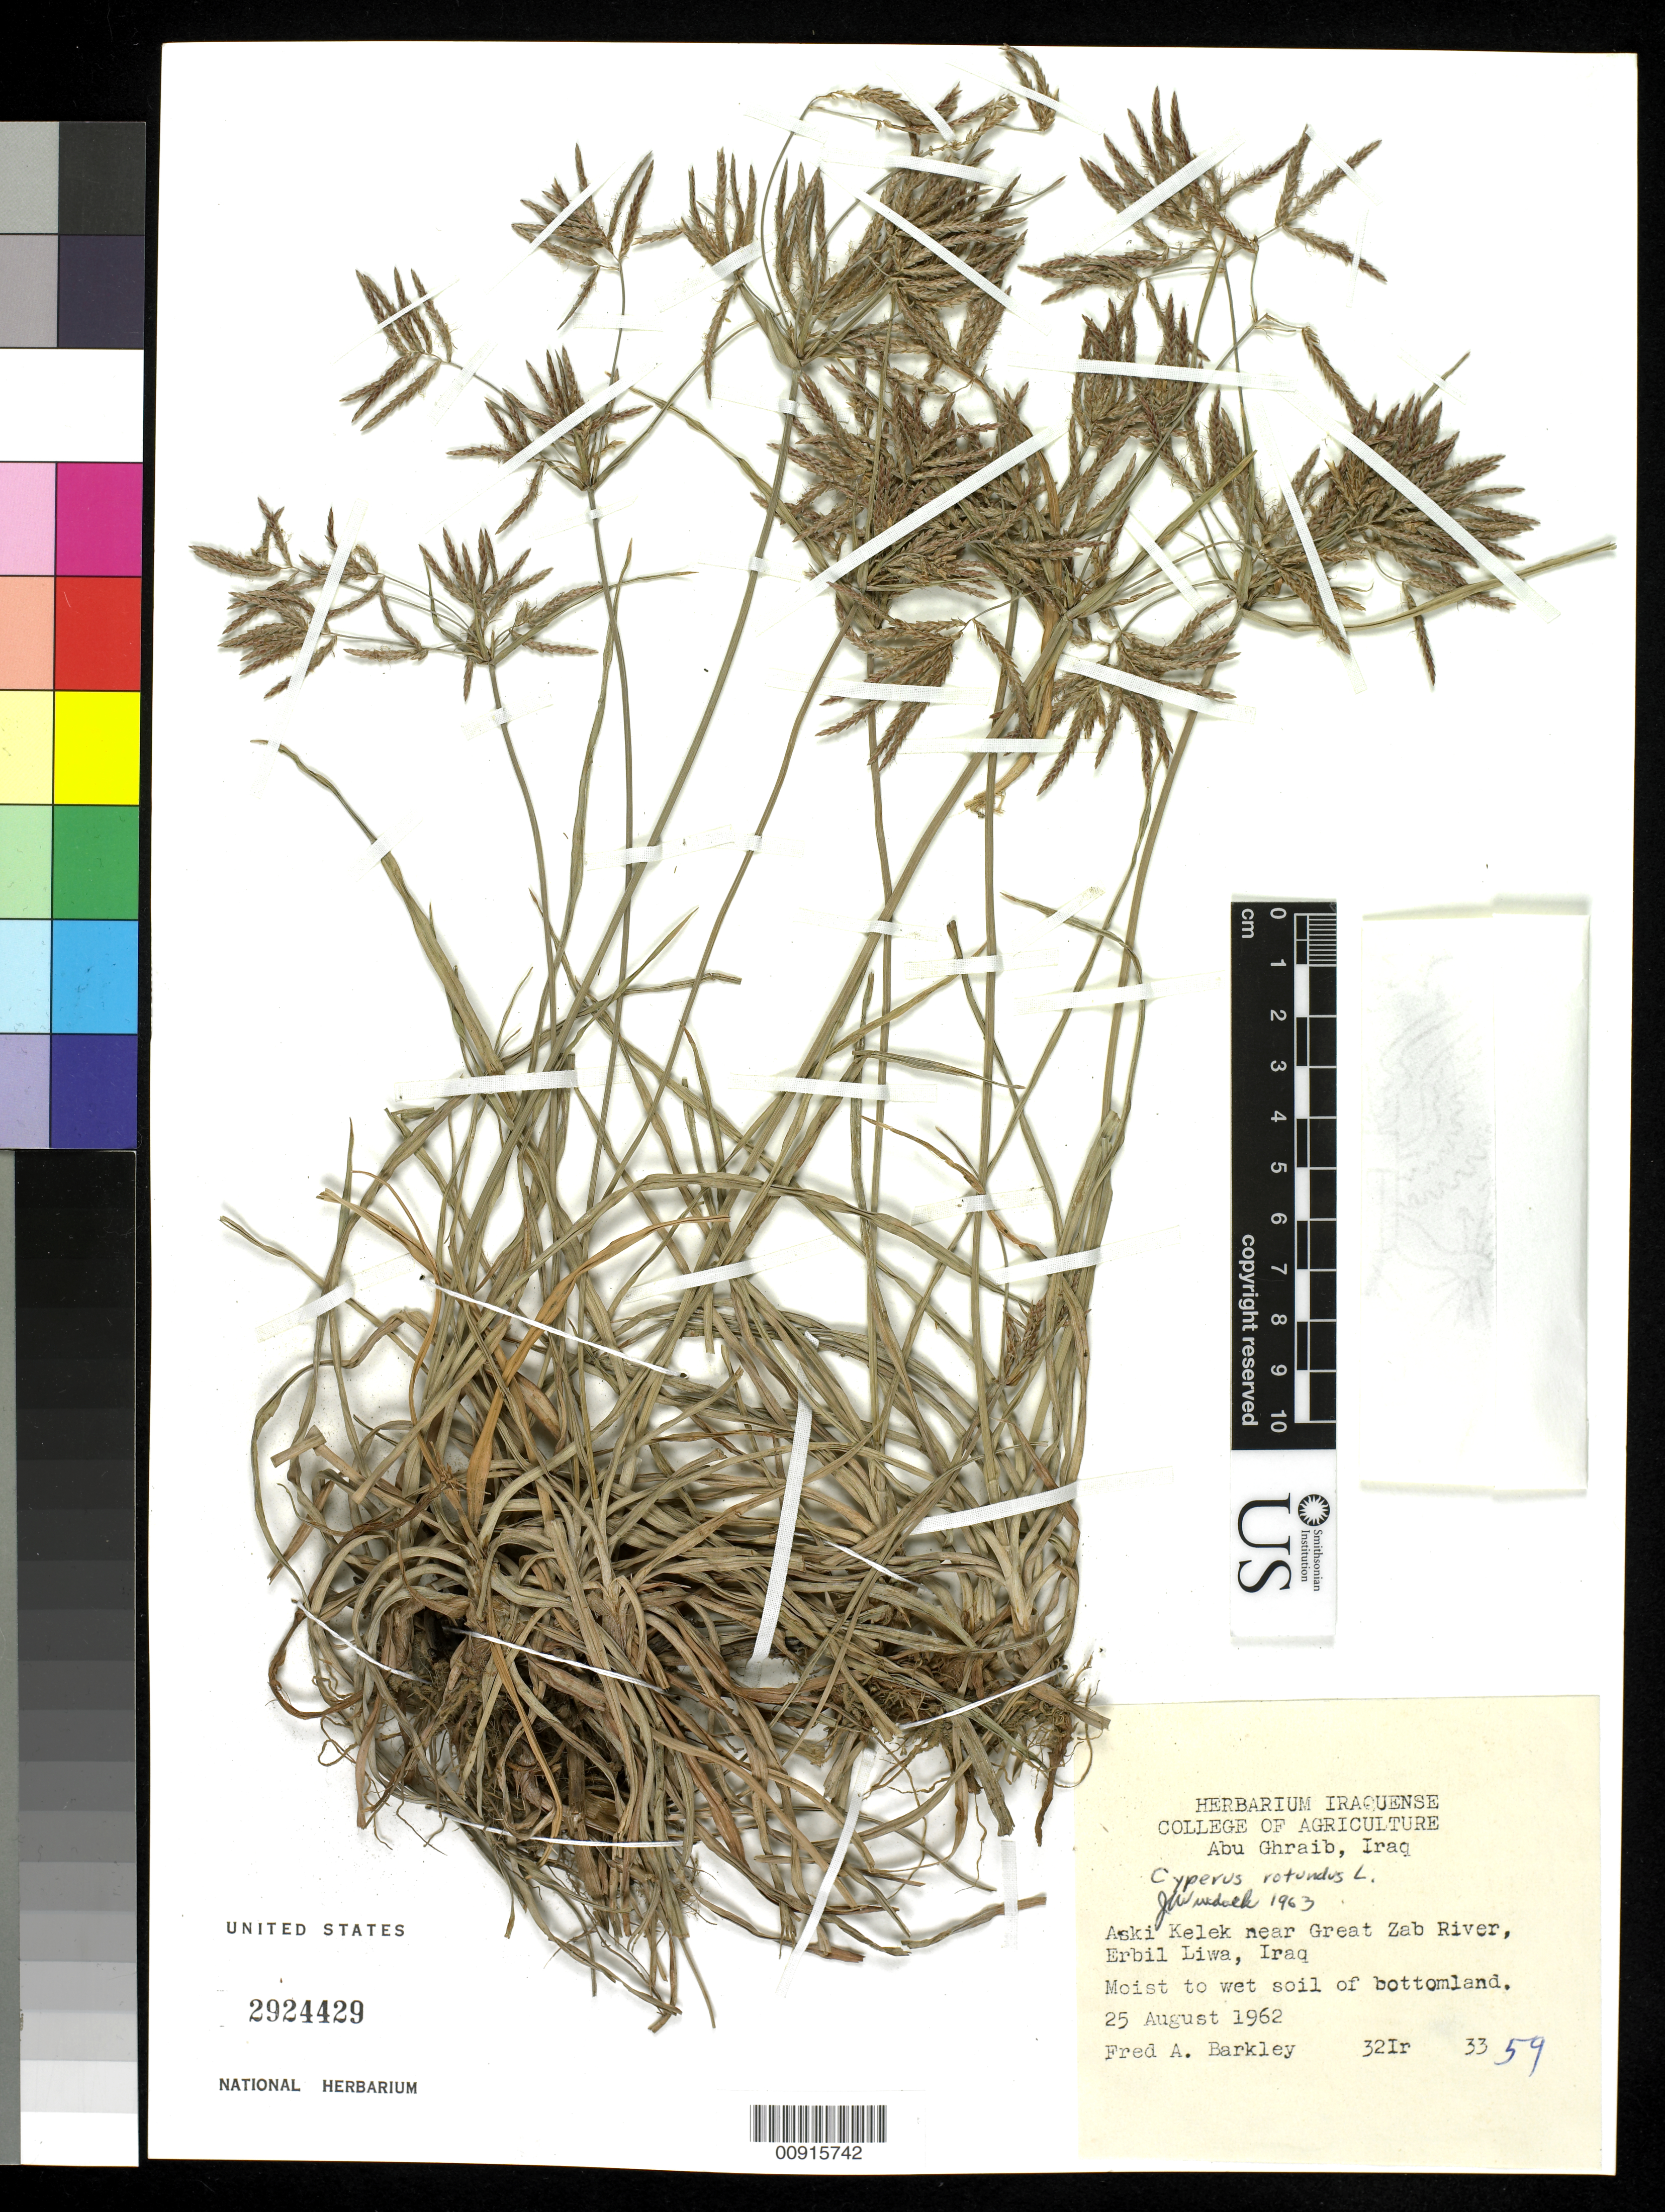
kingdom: Plantae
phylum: Tracheophyta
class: Liliopsida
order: Poales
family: Cyperaceae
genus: Cyperus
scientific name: Cyperus rotundus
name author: L.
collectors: F. A. Barkley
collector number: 32IR 3359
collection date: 1962-08-25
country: Iraq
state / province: Baghdad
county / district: Abu Ghraib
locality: Aski Kelek near Great Zeb River, Erbil Liwa, Iraq; moist to wet soil of bottomland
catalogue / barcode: US 2924429